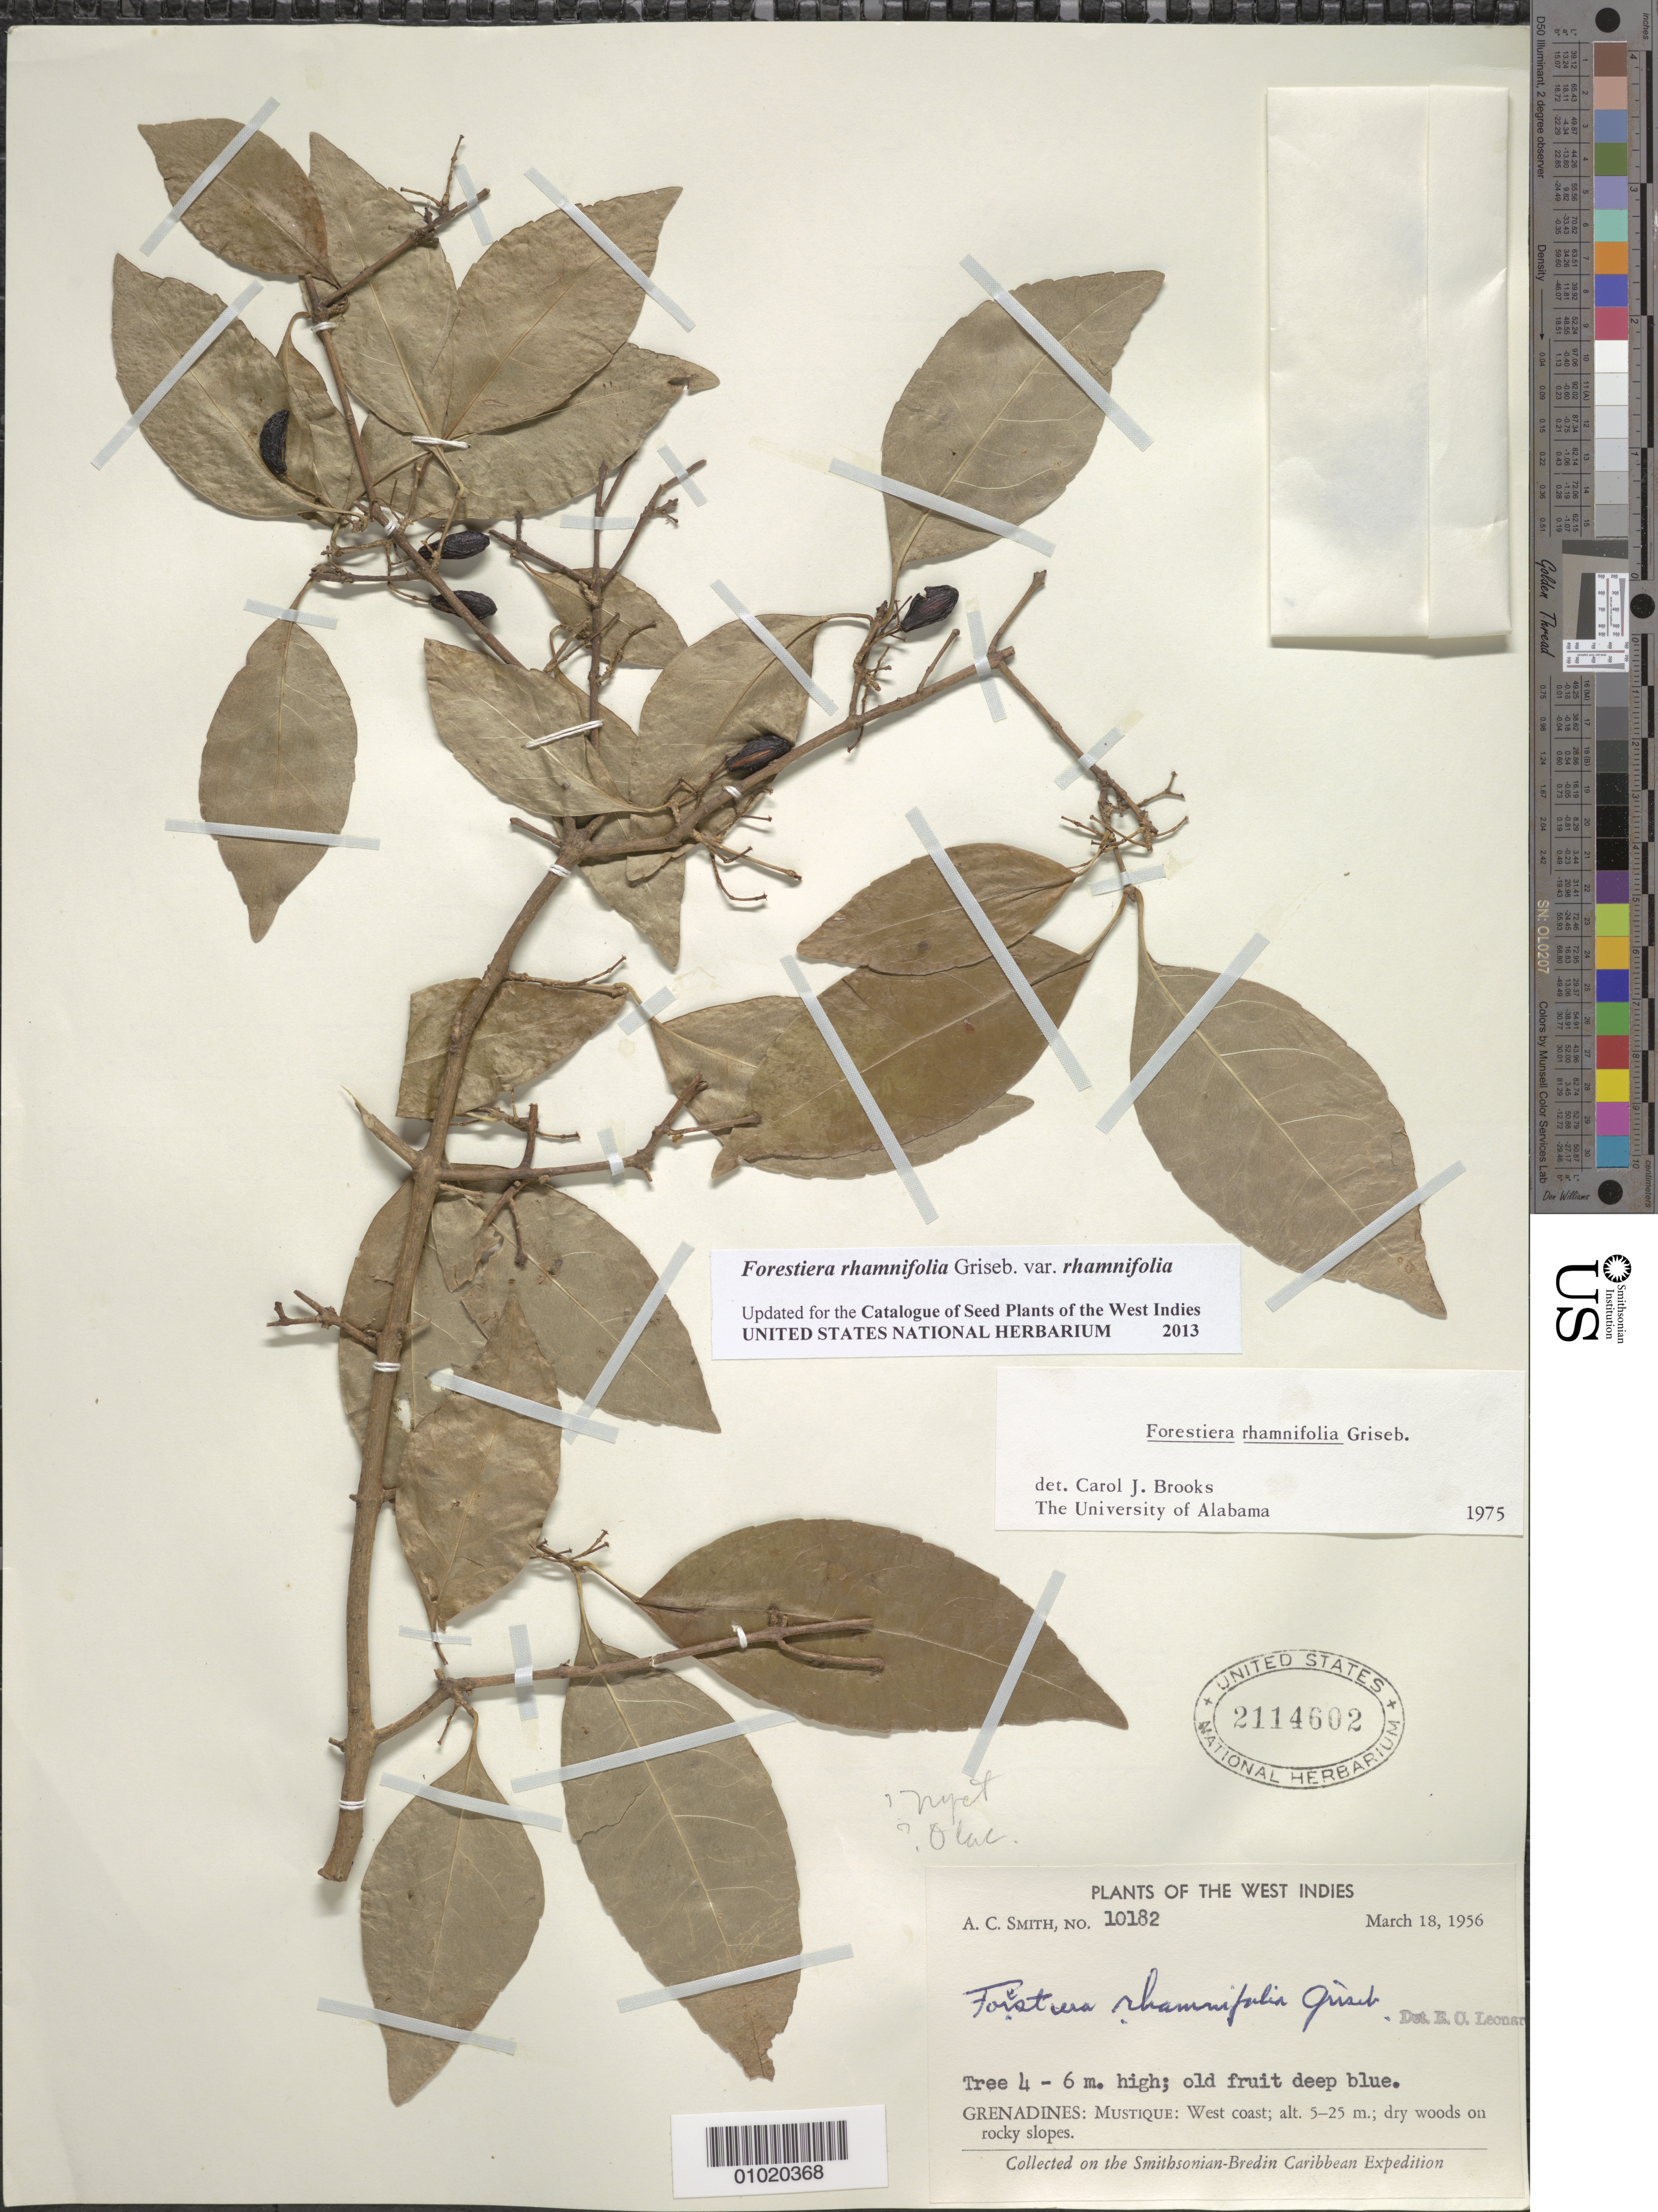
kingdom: Plantae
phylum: Tracheophyta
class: Magnoliopsida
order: Lamiales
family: Oleaceae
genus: Forestiera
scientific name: Forestiera rhamnifolia var. rhamnifolia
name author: Griseb.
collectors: A. C. Smith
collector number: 10182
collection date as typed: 18 Mar 1956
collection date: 1956-03-18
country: St. Vincent - Grenadines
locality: Grenadines: Mustique: West coast; dry woods on rocky slopes.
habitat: Dry woods on rocky slopes.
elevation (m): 5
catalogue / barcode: US 2114602